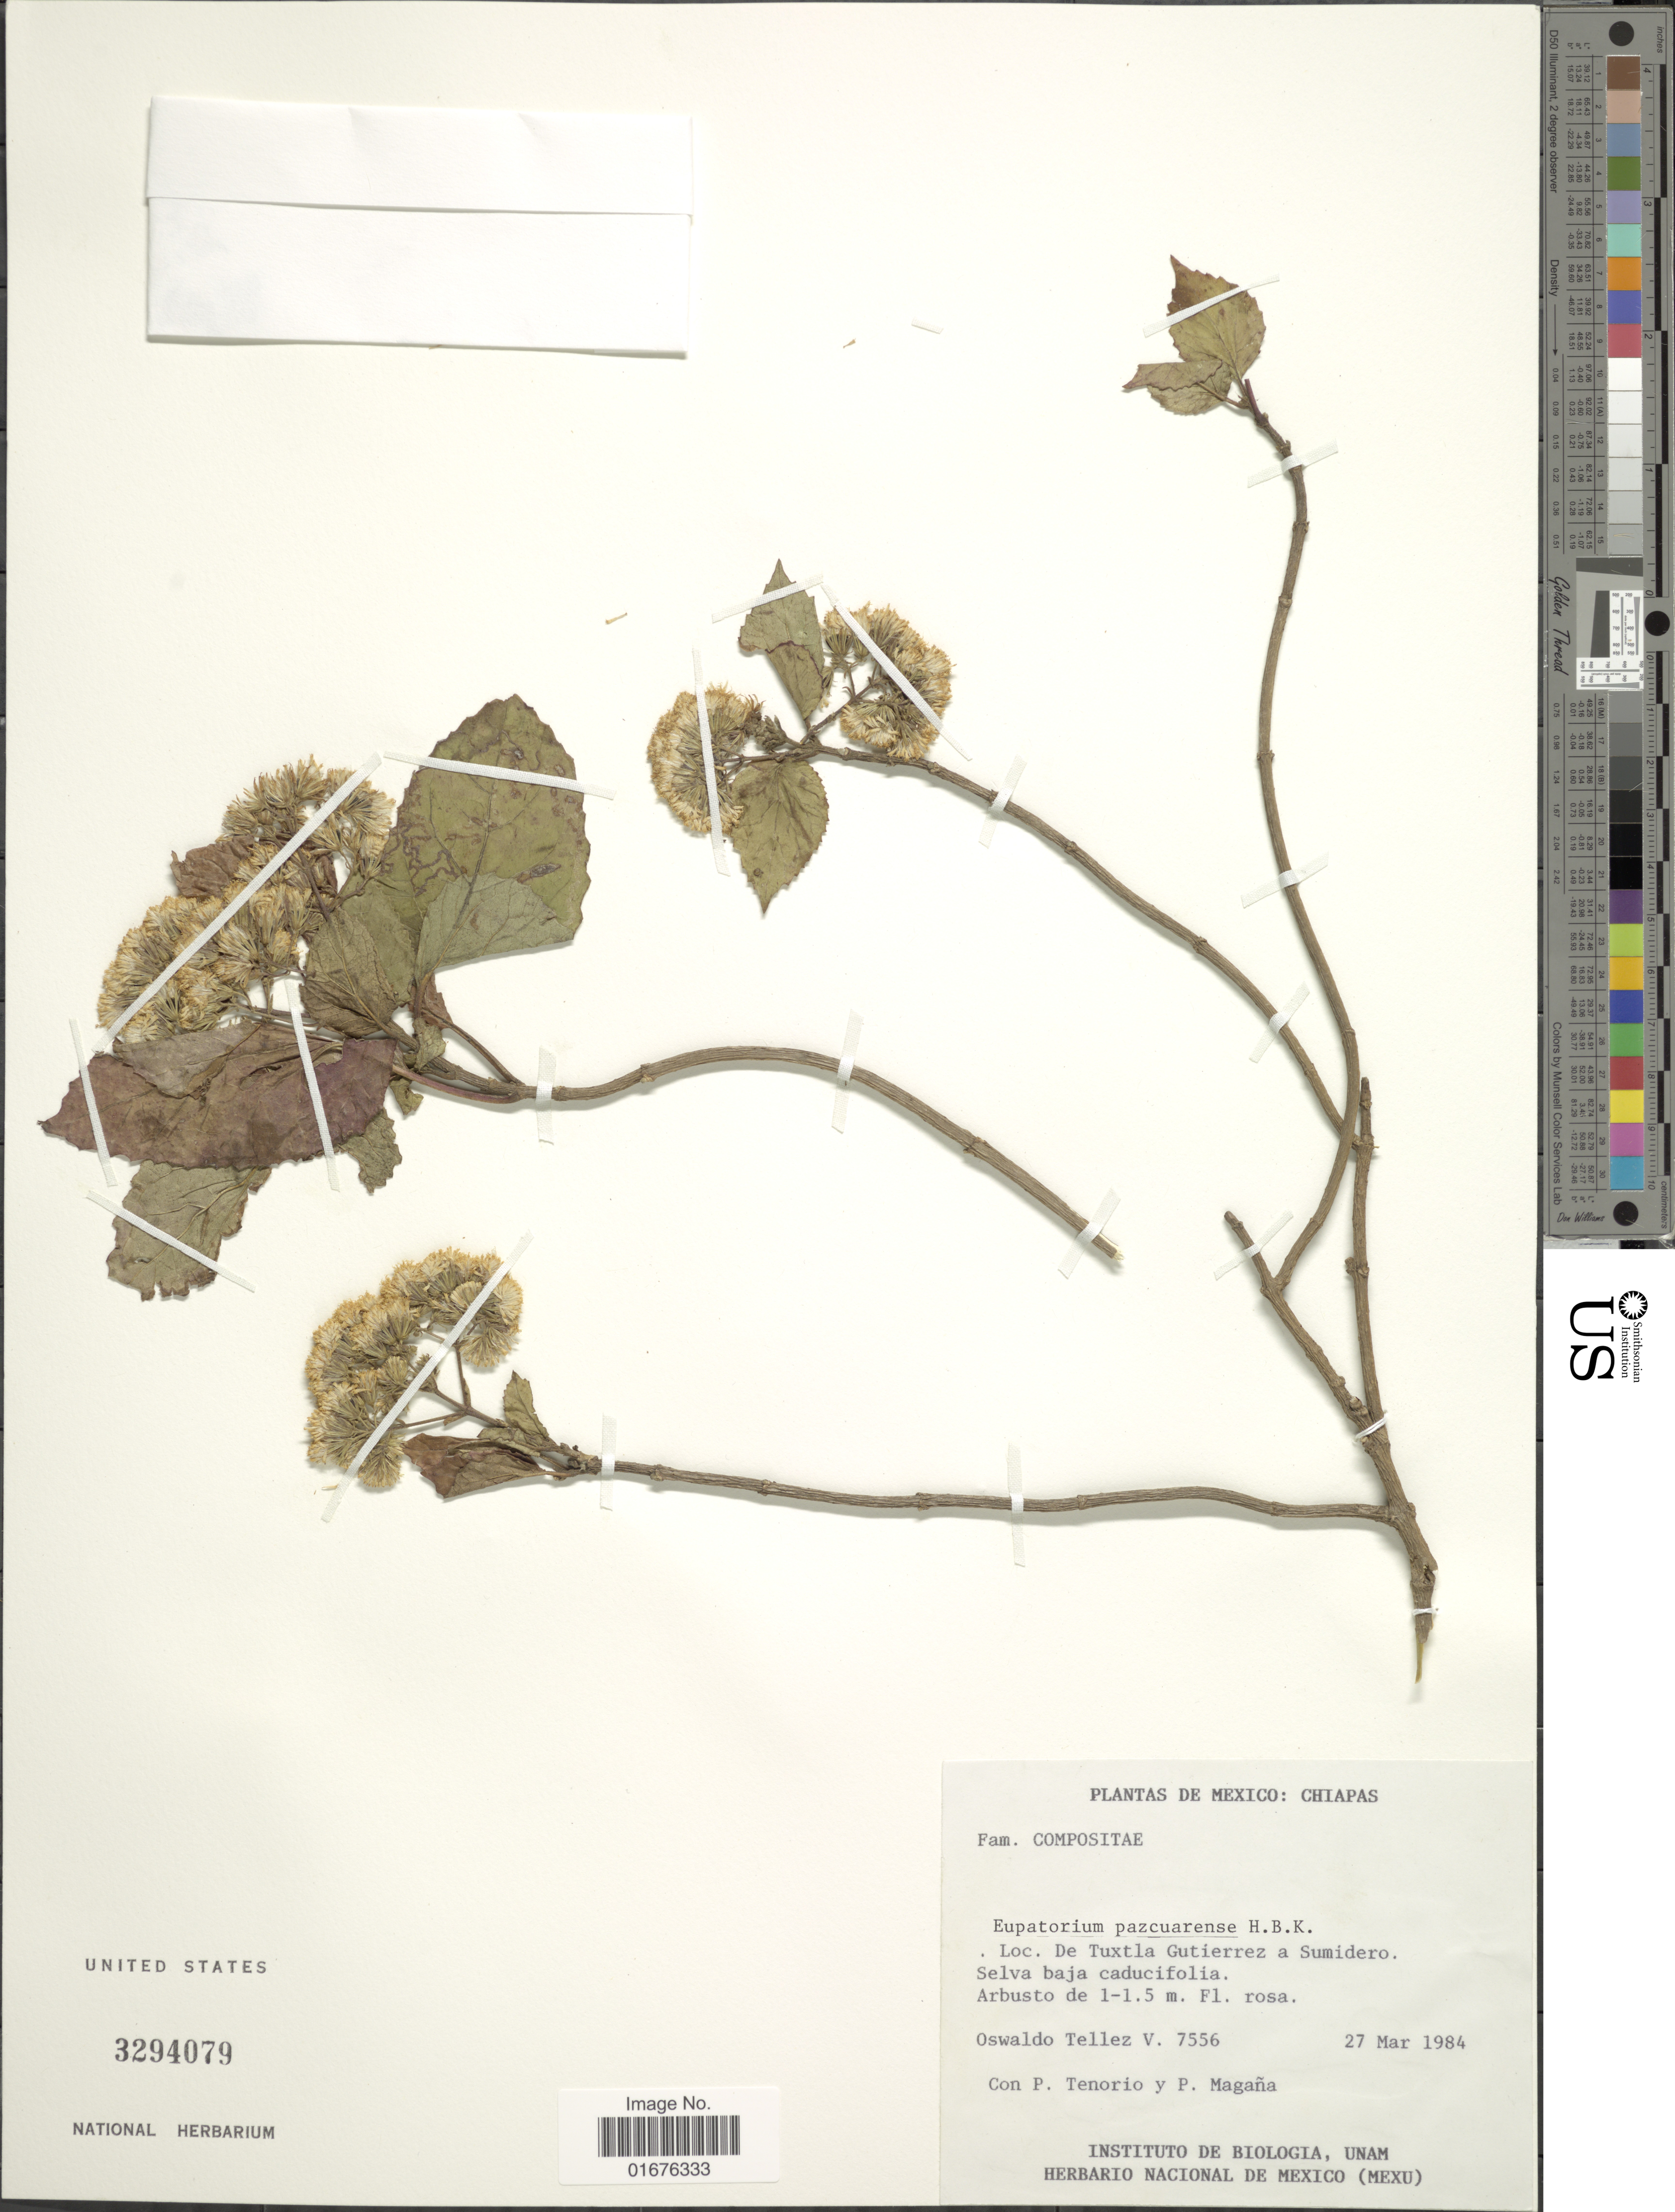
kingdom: Plantae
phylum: Tracheophyta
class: Magnoliopsida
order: Asterales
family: Asteraceae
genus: Ageratina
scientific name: Ageratina pazcuarensis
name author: (Kunth) R.M. King & H. Rob.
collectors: O. Téllez V., Tenorio, P. & P. Magaña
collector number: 7556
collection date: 1984-03-27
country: Mexico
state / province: Chiapas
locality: De Tuxtla Gutierres a Sumidero, Selva baja caducifolia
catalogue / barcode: US 3294079